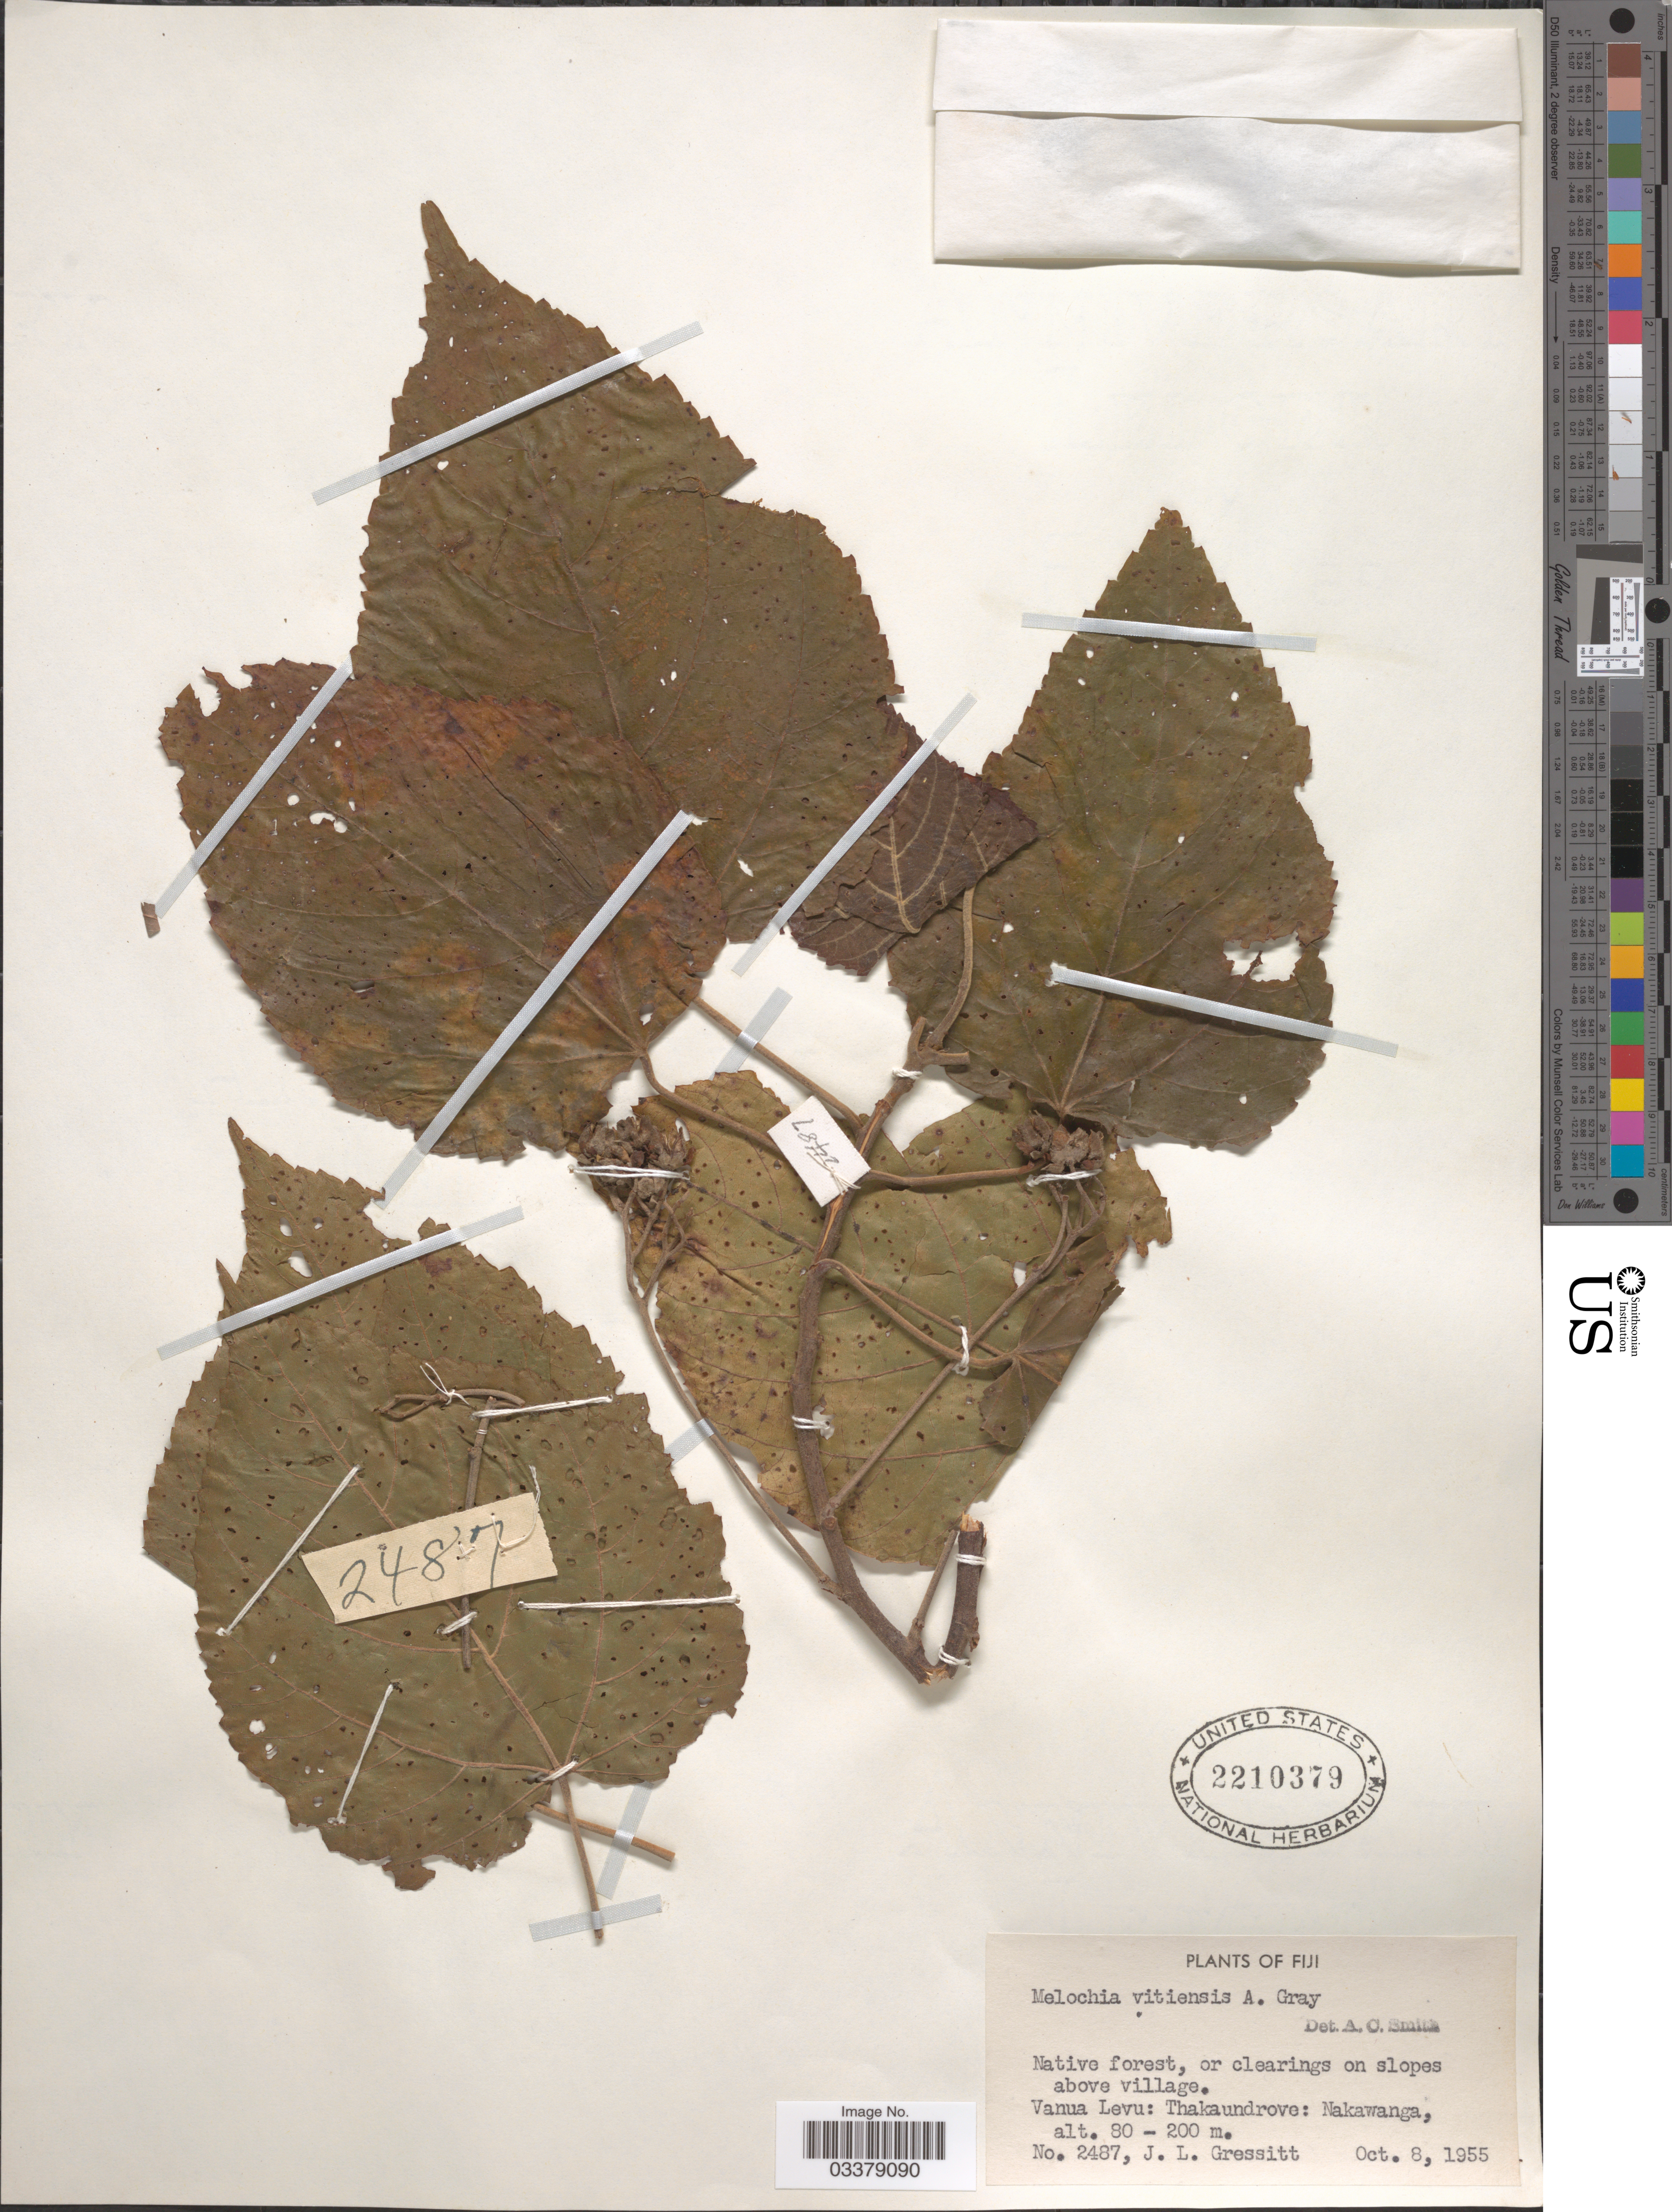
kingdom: Plantae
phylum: Tracheophyta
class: Magnoliopsida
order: Malvales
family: Malvaceae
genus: Melochia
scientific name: Melochia vitiensis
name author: A. Gray in Wilkes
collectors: J. Gressitt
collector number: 2487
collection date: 1955-10-08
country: Fiji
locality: Vanua Levu: Thakaundrove: Nakawanga.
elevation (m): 80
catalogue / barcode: US 2210379